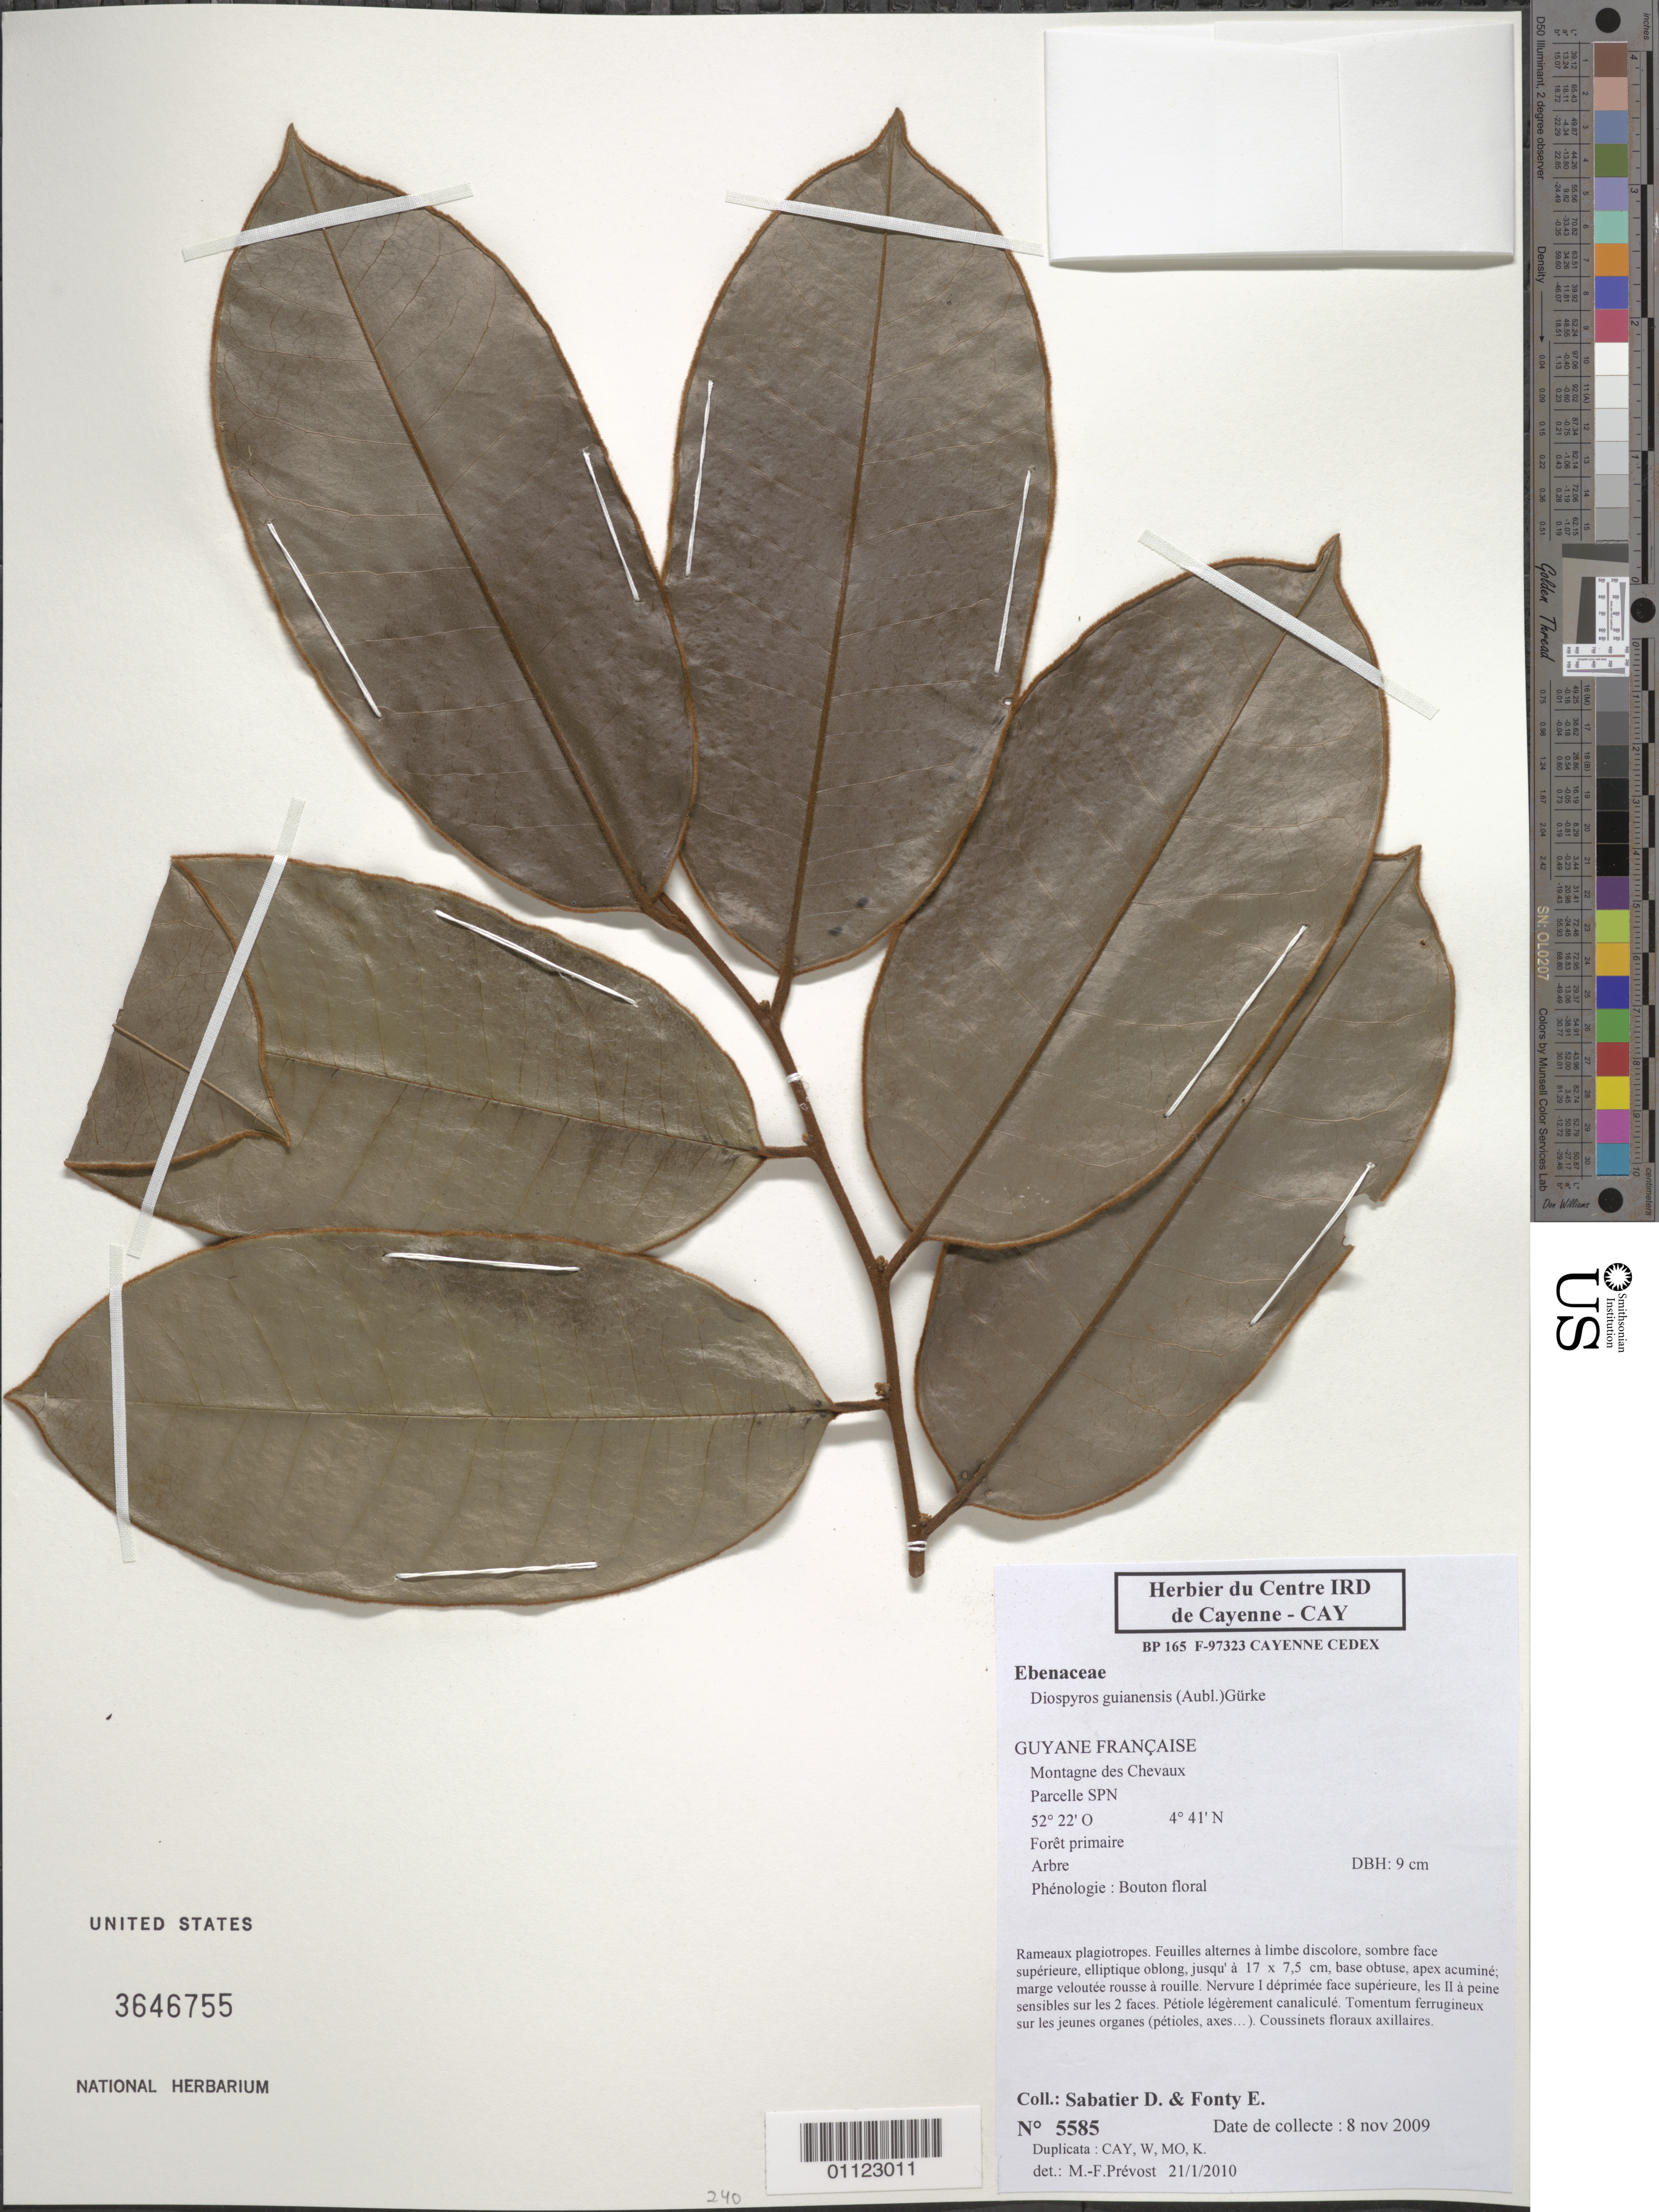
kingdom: Plantae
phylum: Tracheophyta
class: Magnoliopsida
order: Ericales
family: Ebenaceae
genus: Diospyros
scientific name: Diospyros guianensis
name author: (Aubl.) Gürke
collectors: D. Sabatier & E. Fonty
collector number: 5585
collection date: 2009-11-08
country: French Guiana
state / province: Cayenne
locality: BP 165 F-97323. Montagnes des Chevaux. Parcelle SPN.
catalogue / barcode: US 3646755